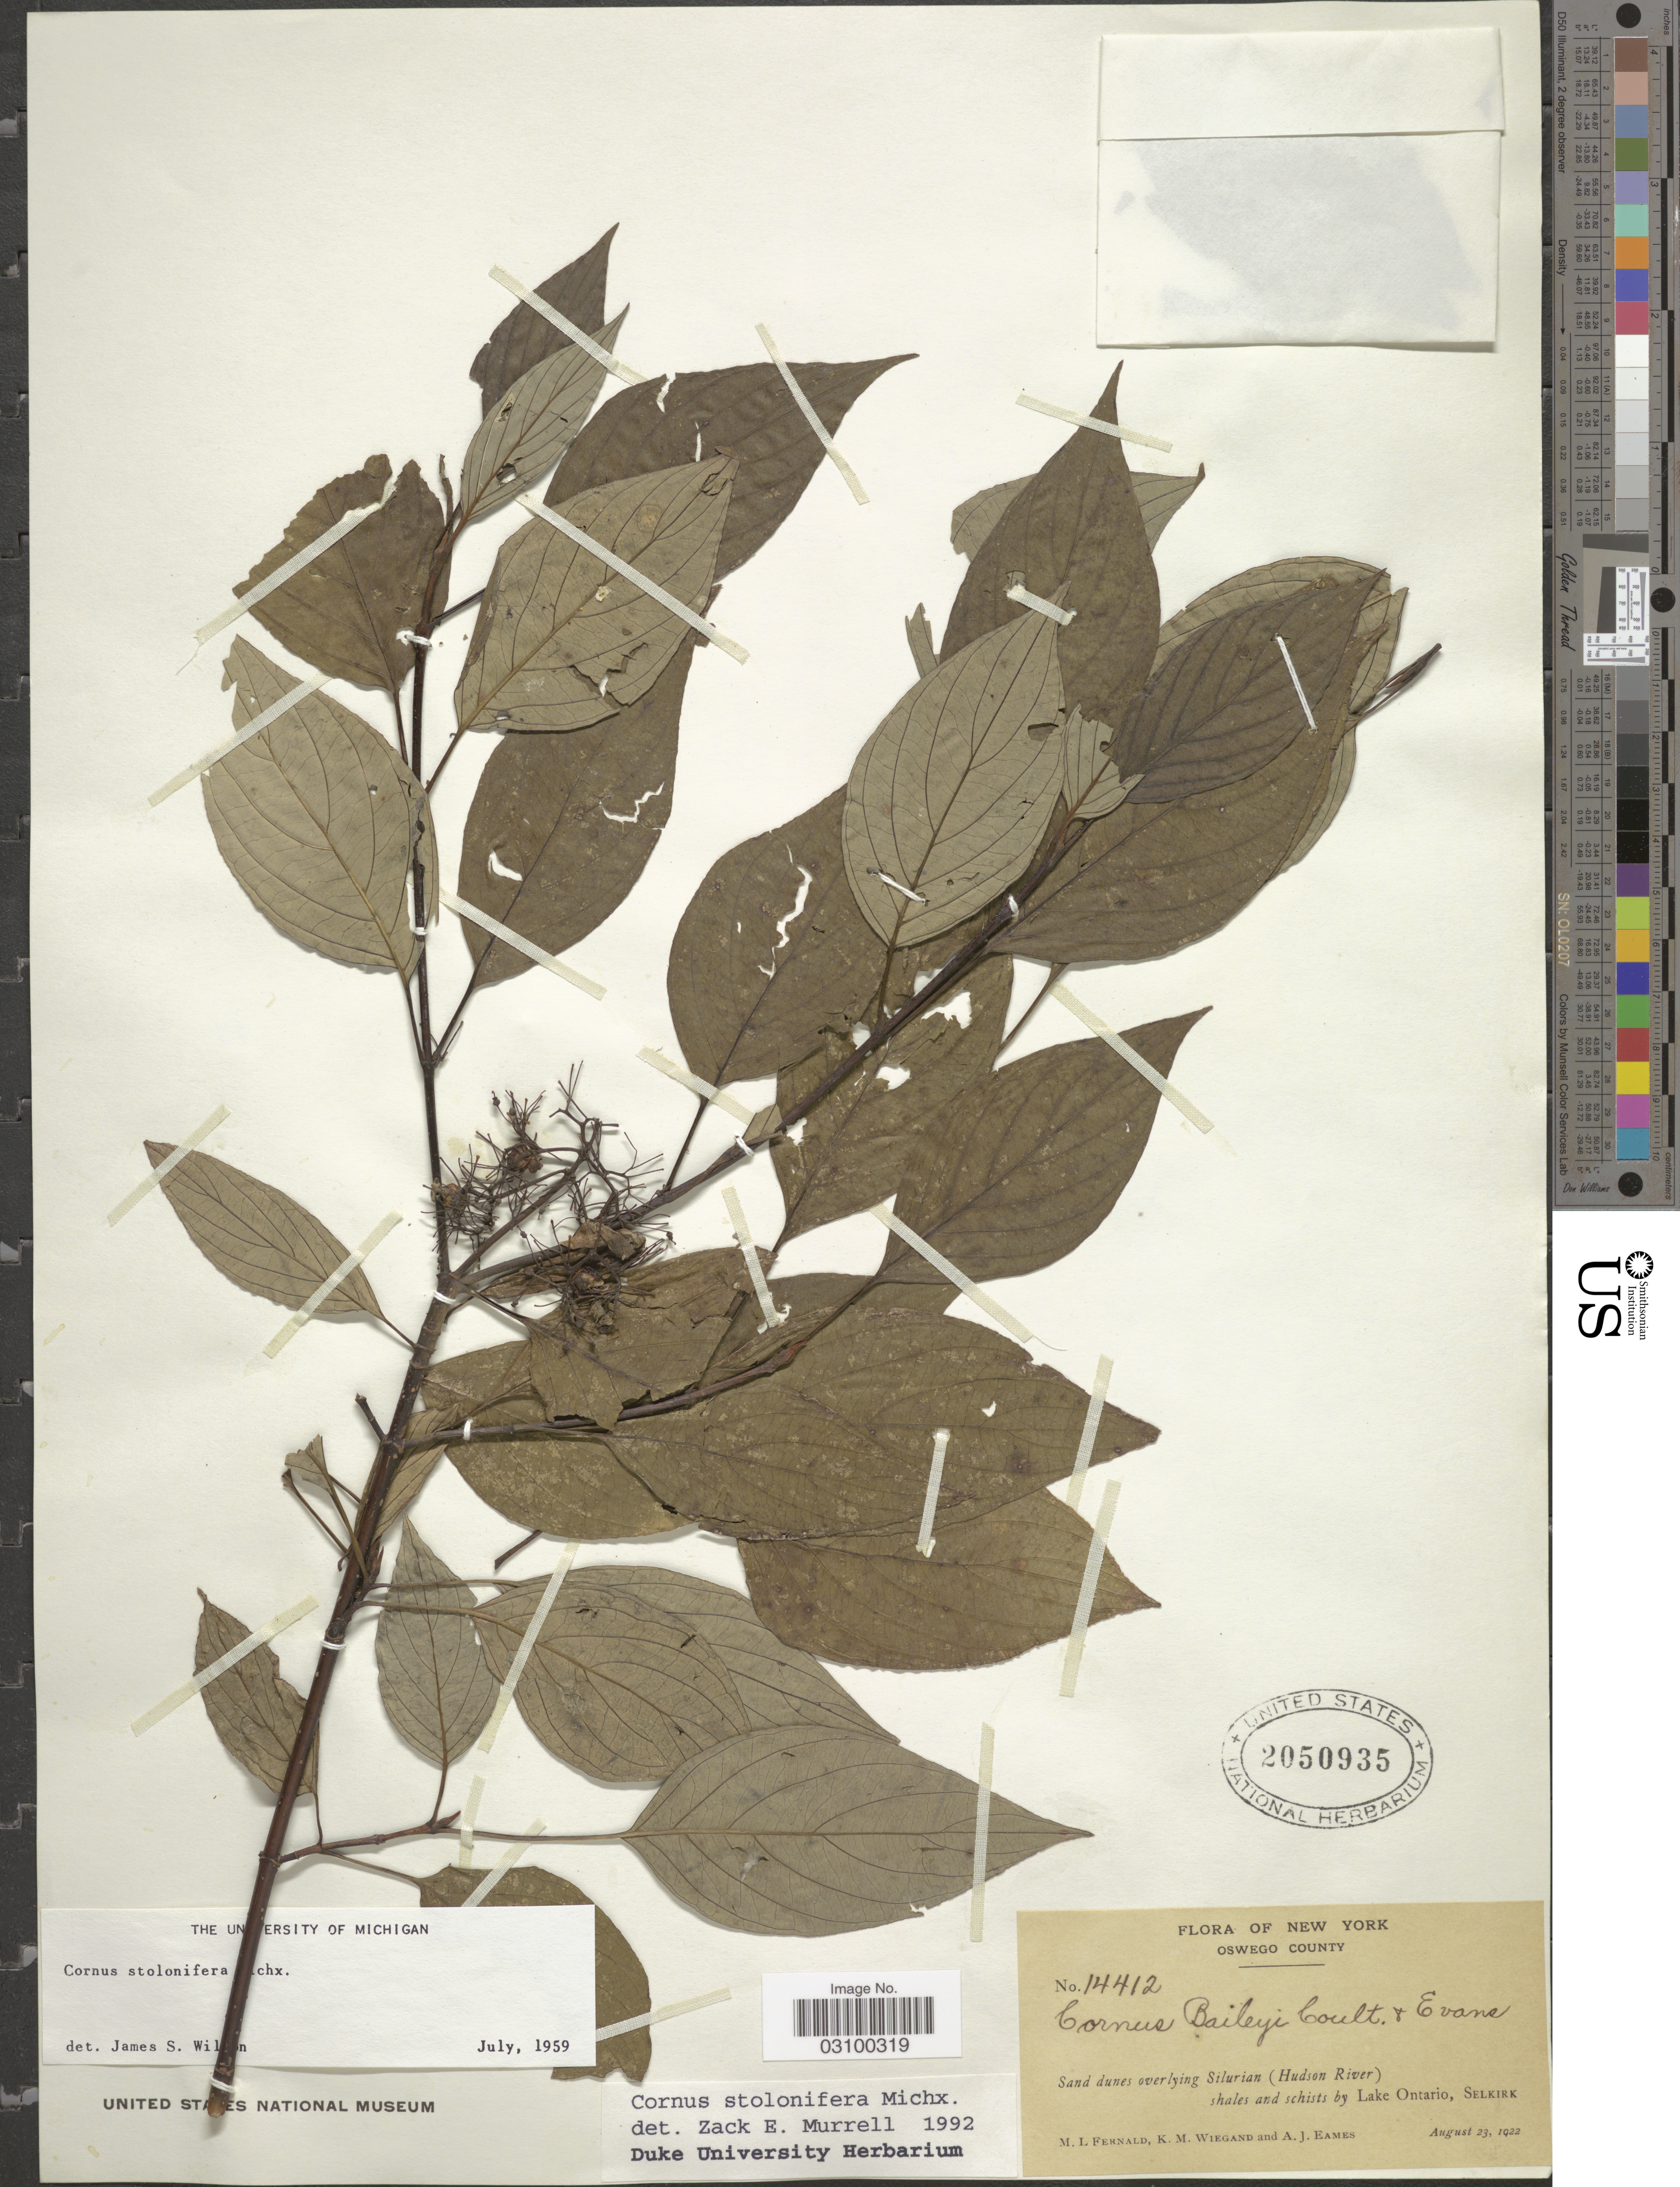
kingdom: Plantae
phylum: Tracheophyta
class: Magnoliopsida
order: Cornales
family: Cornaceae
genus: Cornus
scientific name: Cornus sericea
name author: L.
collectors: M. L. Fernald, K. M. Wiegand & A. J. Eames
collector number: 14412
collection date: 1922-08-23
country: United States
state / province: New York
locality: Oswego County. Sand dunes overlying Silurian (Hudson River) shales and schists by Lake Ontario, Selkirk.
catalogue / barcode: US 2050935